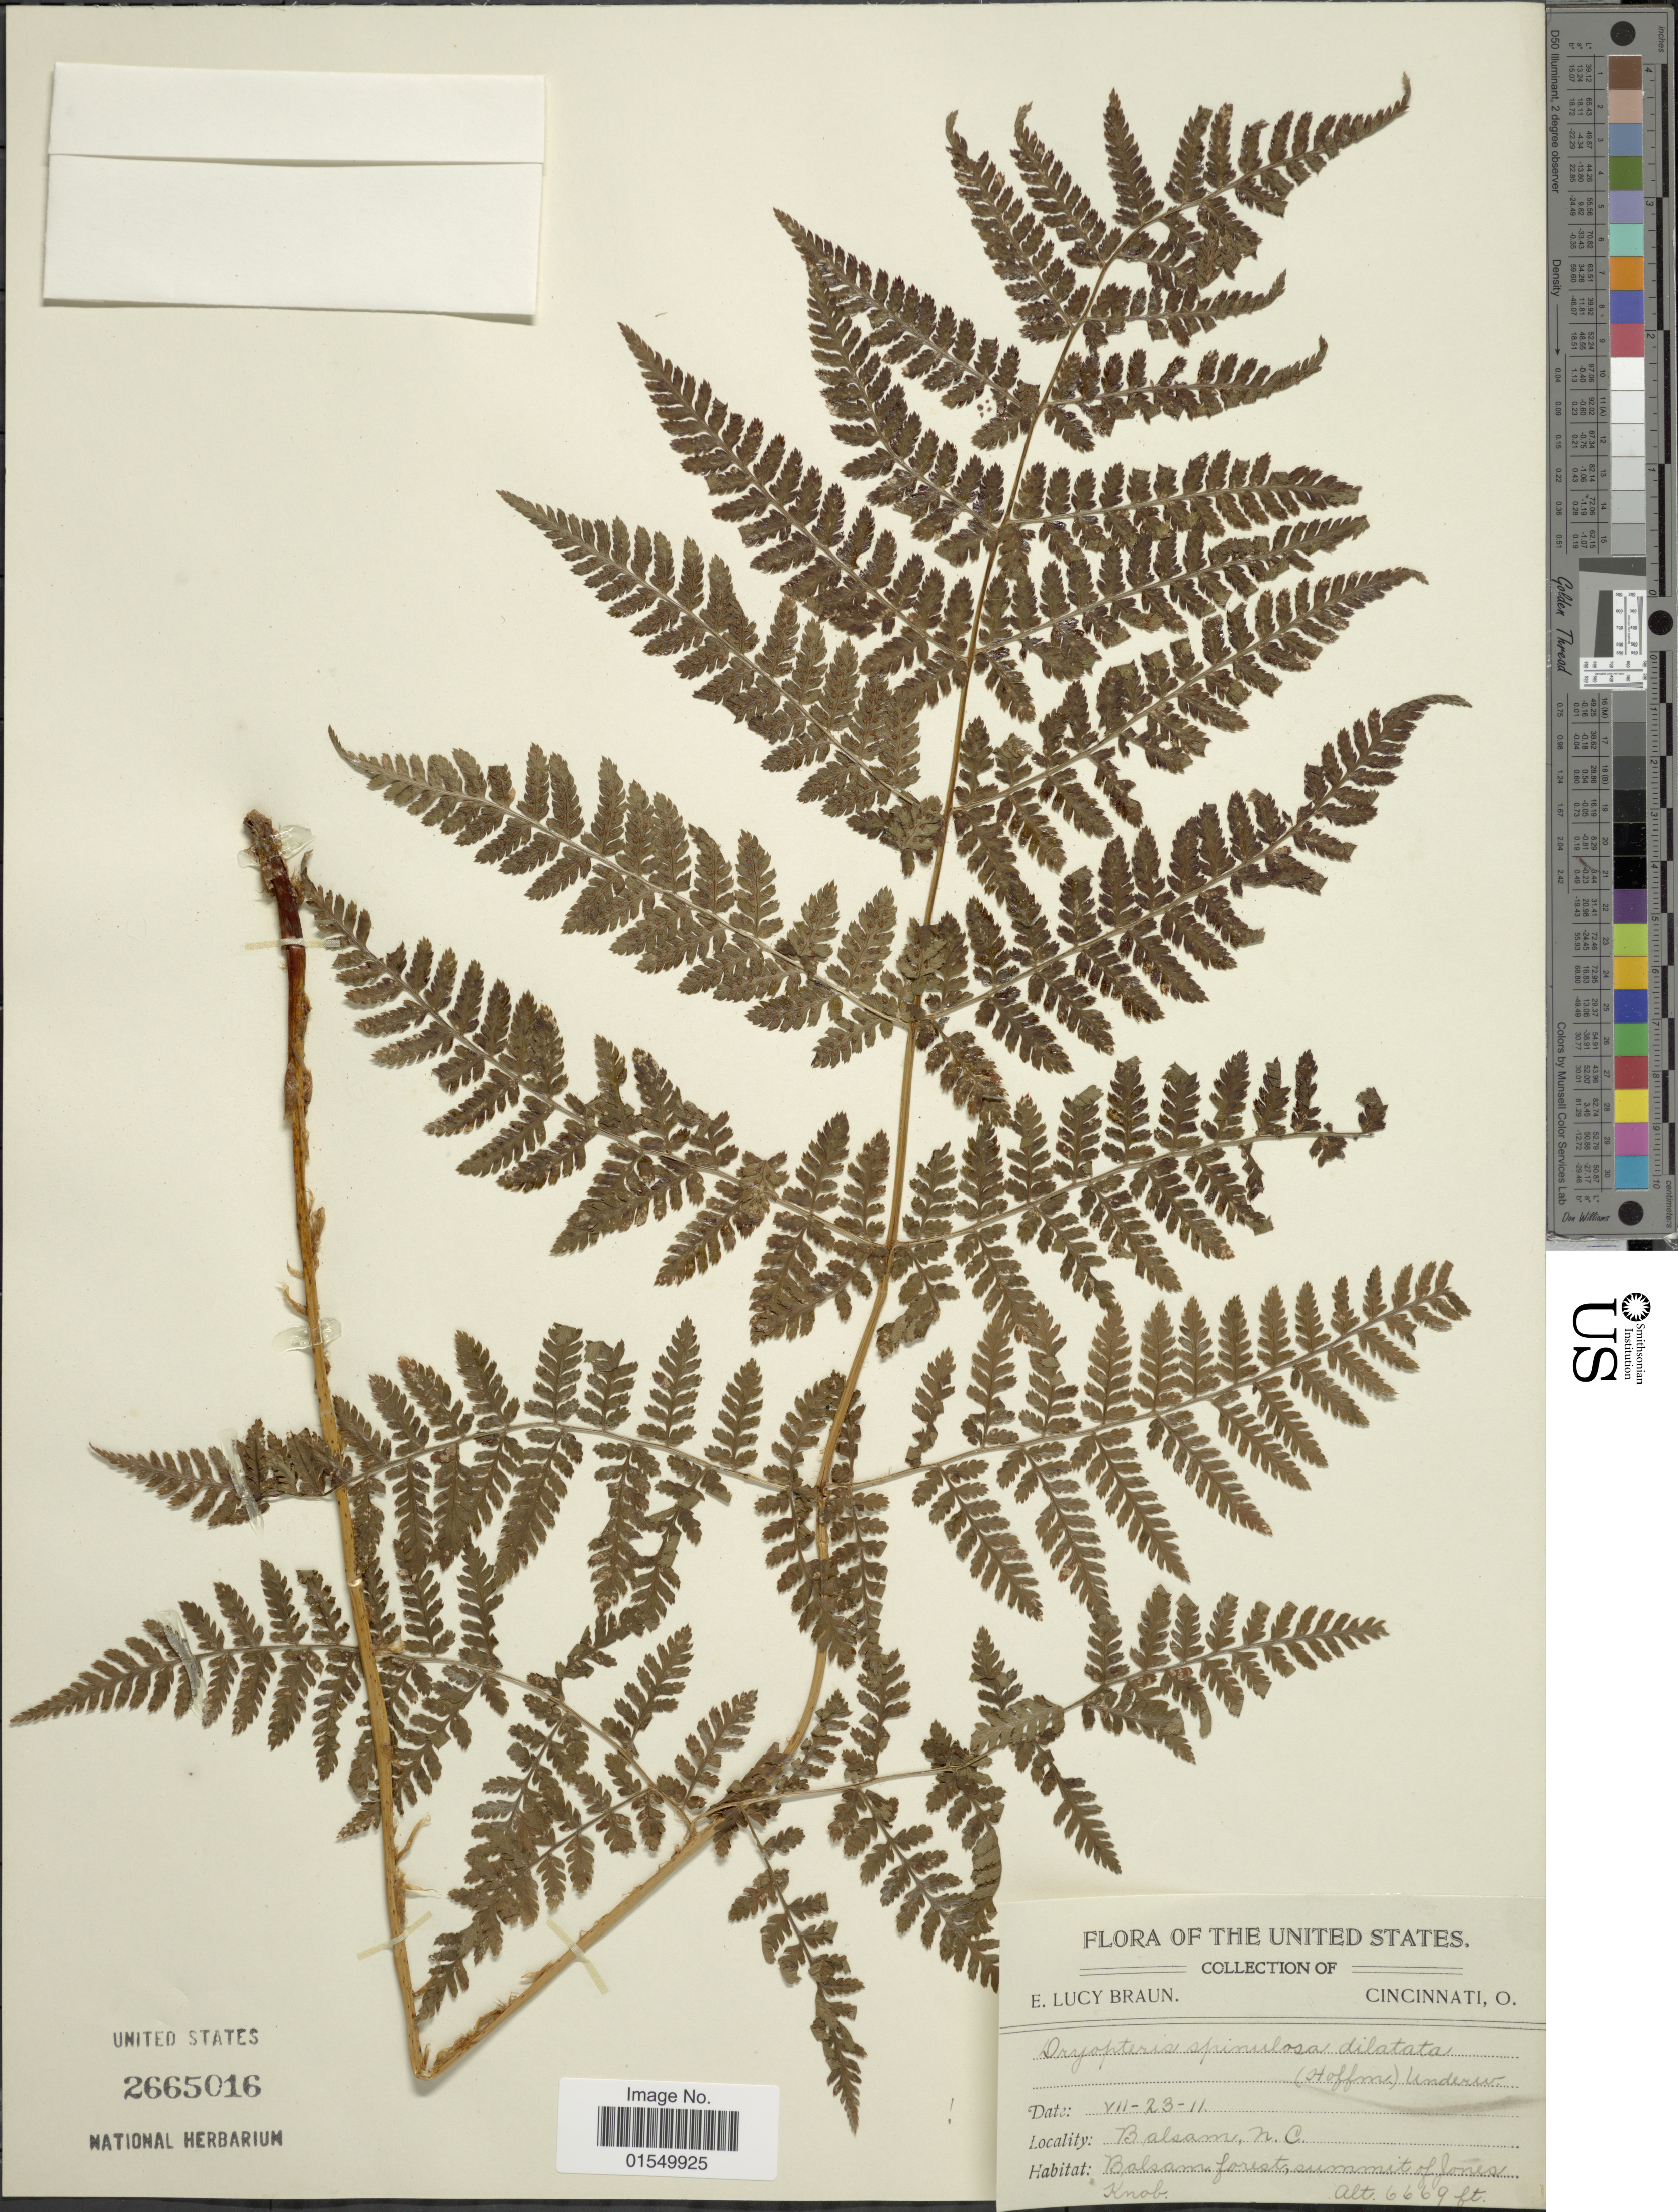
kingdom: Plantae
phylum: Tracheophyta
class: Polypodiopsida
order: Polypodiales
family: Dryopteridaceae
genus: Dryopteris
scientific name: Dryopteris campyloptera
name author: Clarkson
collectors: E. L. Braun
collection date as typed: Transcribed d/m/y: 23/7/11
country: United States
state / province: North Carolina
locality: Balsam, N. C., Balsam forest, summit of Jones Knob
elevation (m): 2033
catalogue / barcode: US 2665016